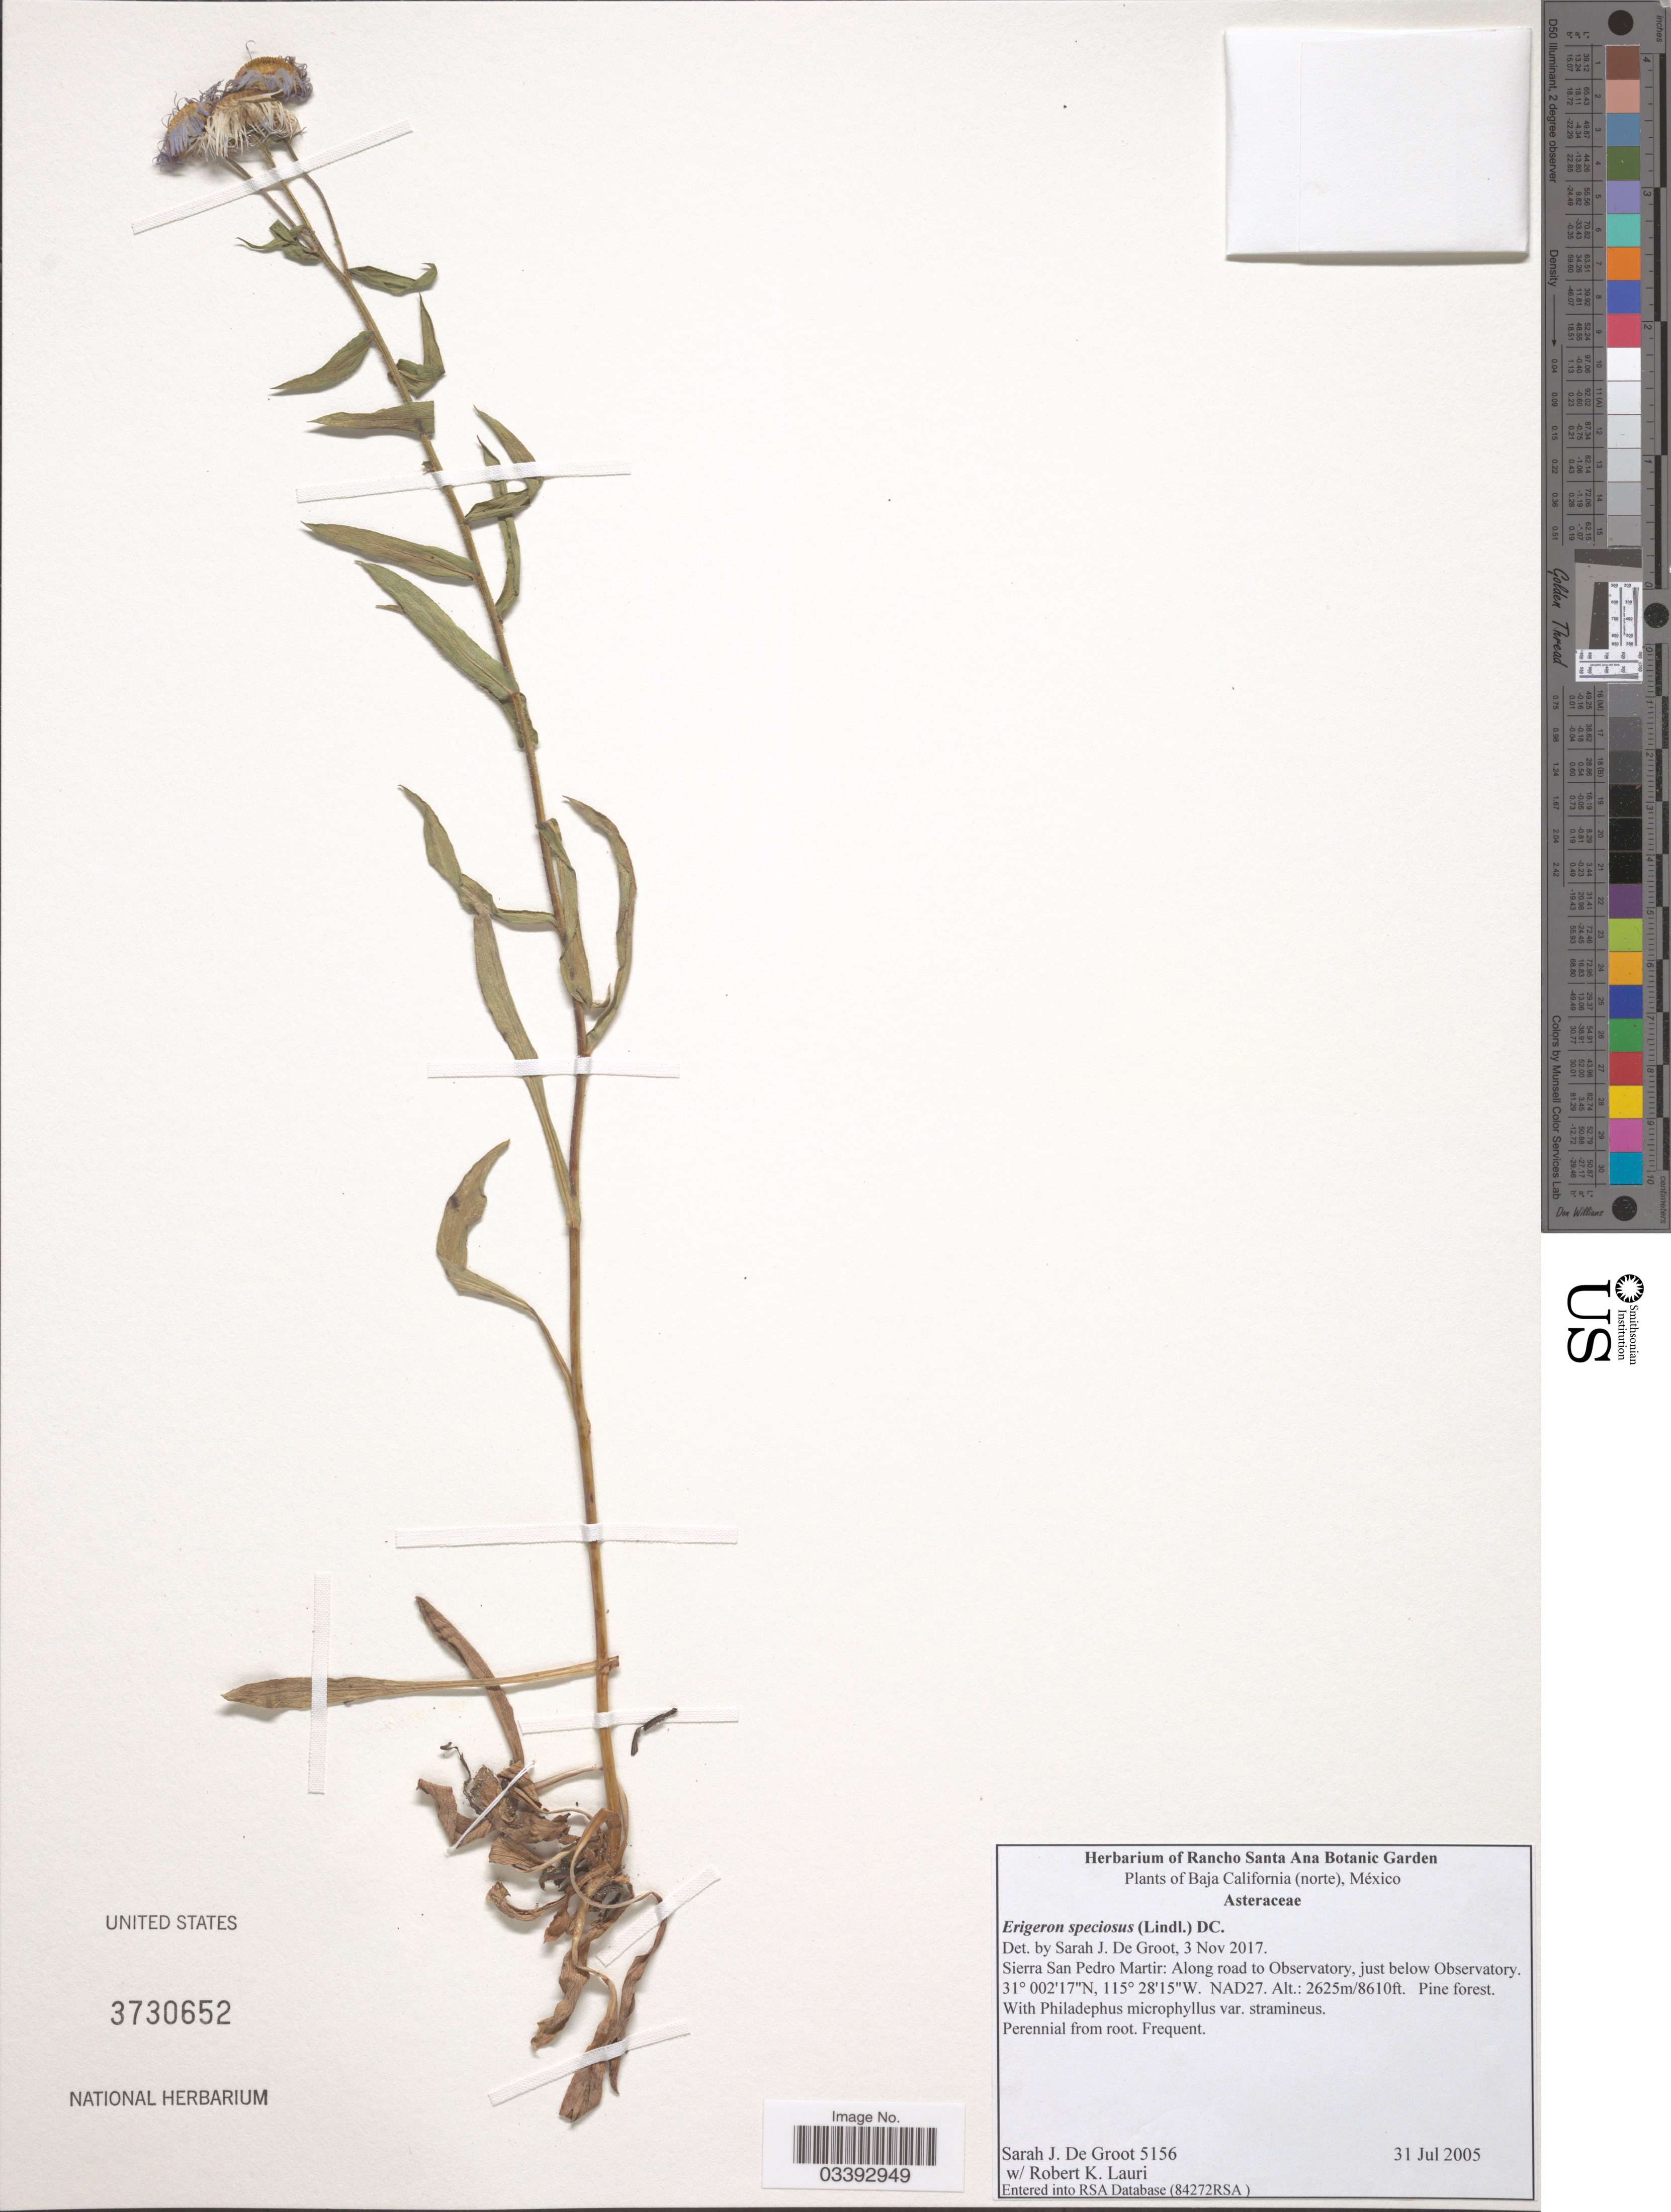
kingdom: Plantae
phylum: Tracheophyta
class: Magnoliopsida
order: Asterales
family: Asteraceae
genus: Erigeron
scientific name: Erigeron speciosus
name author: (Lindl.) DC.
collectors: S. De Groot & R. Lauri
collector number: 5156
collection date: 2005-07-31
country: Mexico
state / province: Baja California Norte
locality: Sierra San Pedro Martir: Along road to Observatory, just below Observatory. NAD27.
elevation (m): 2624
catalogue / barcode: US 3730652